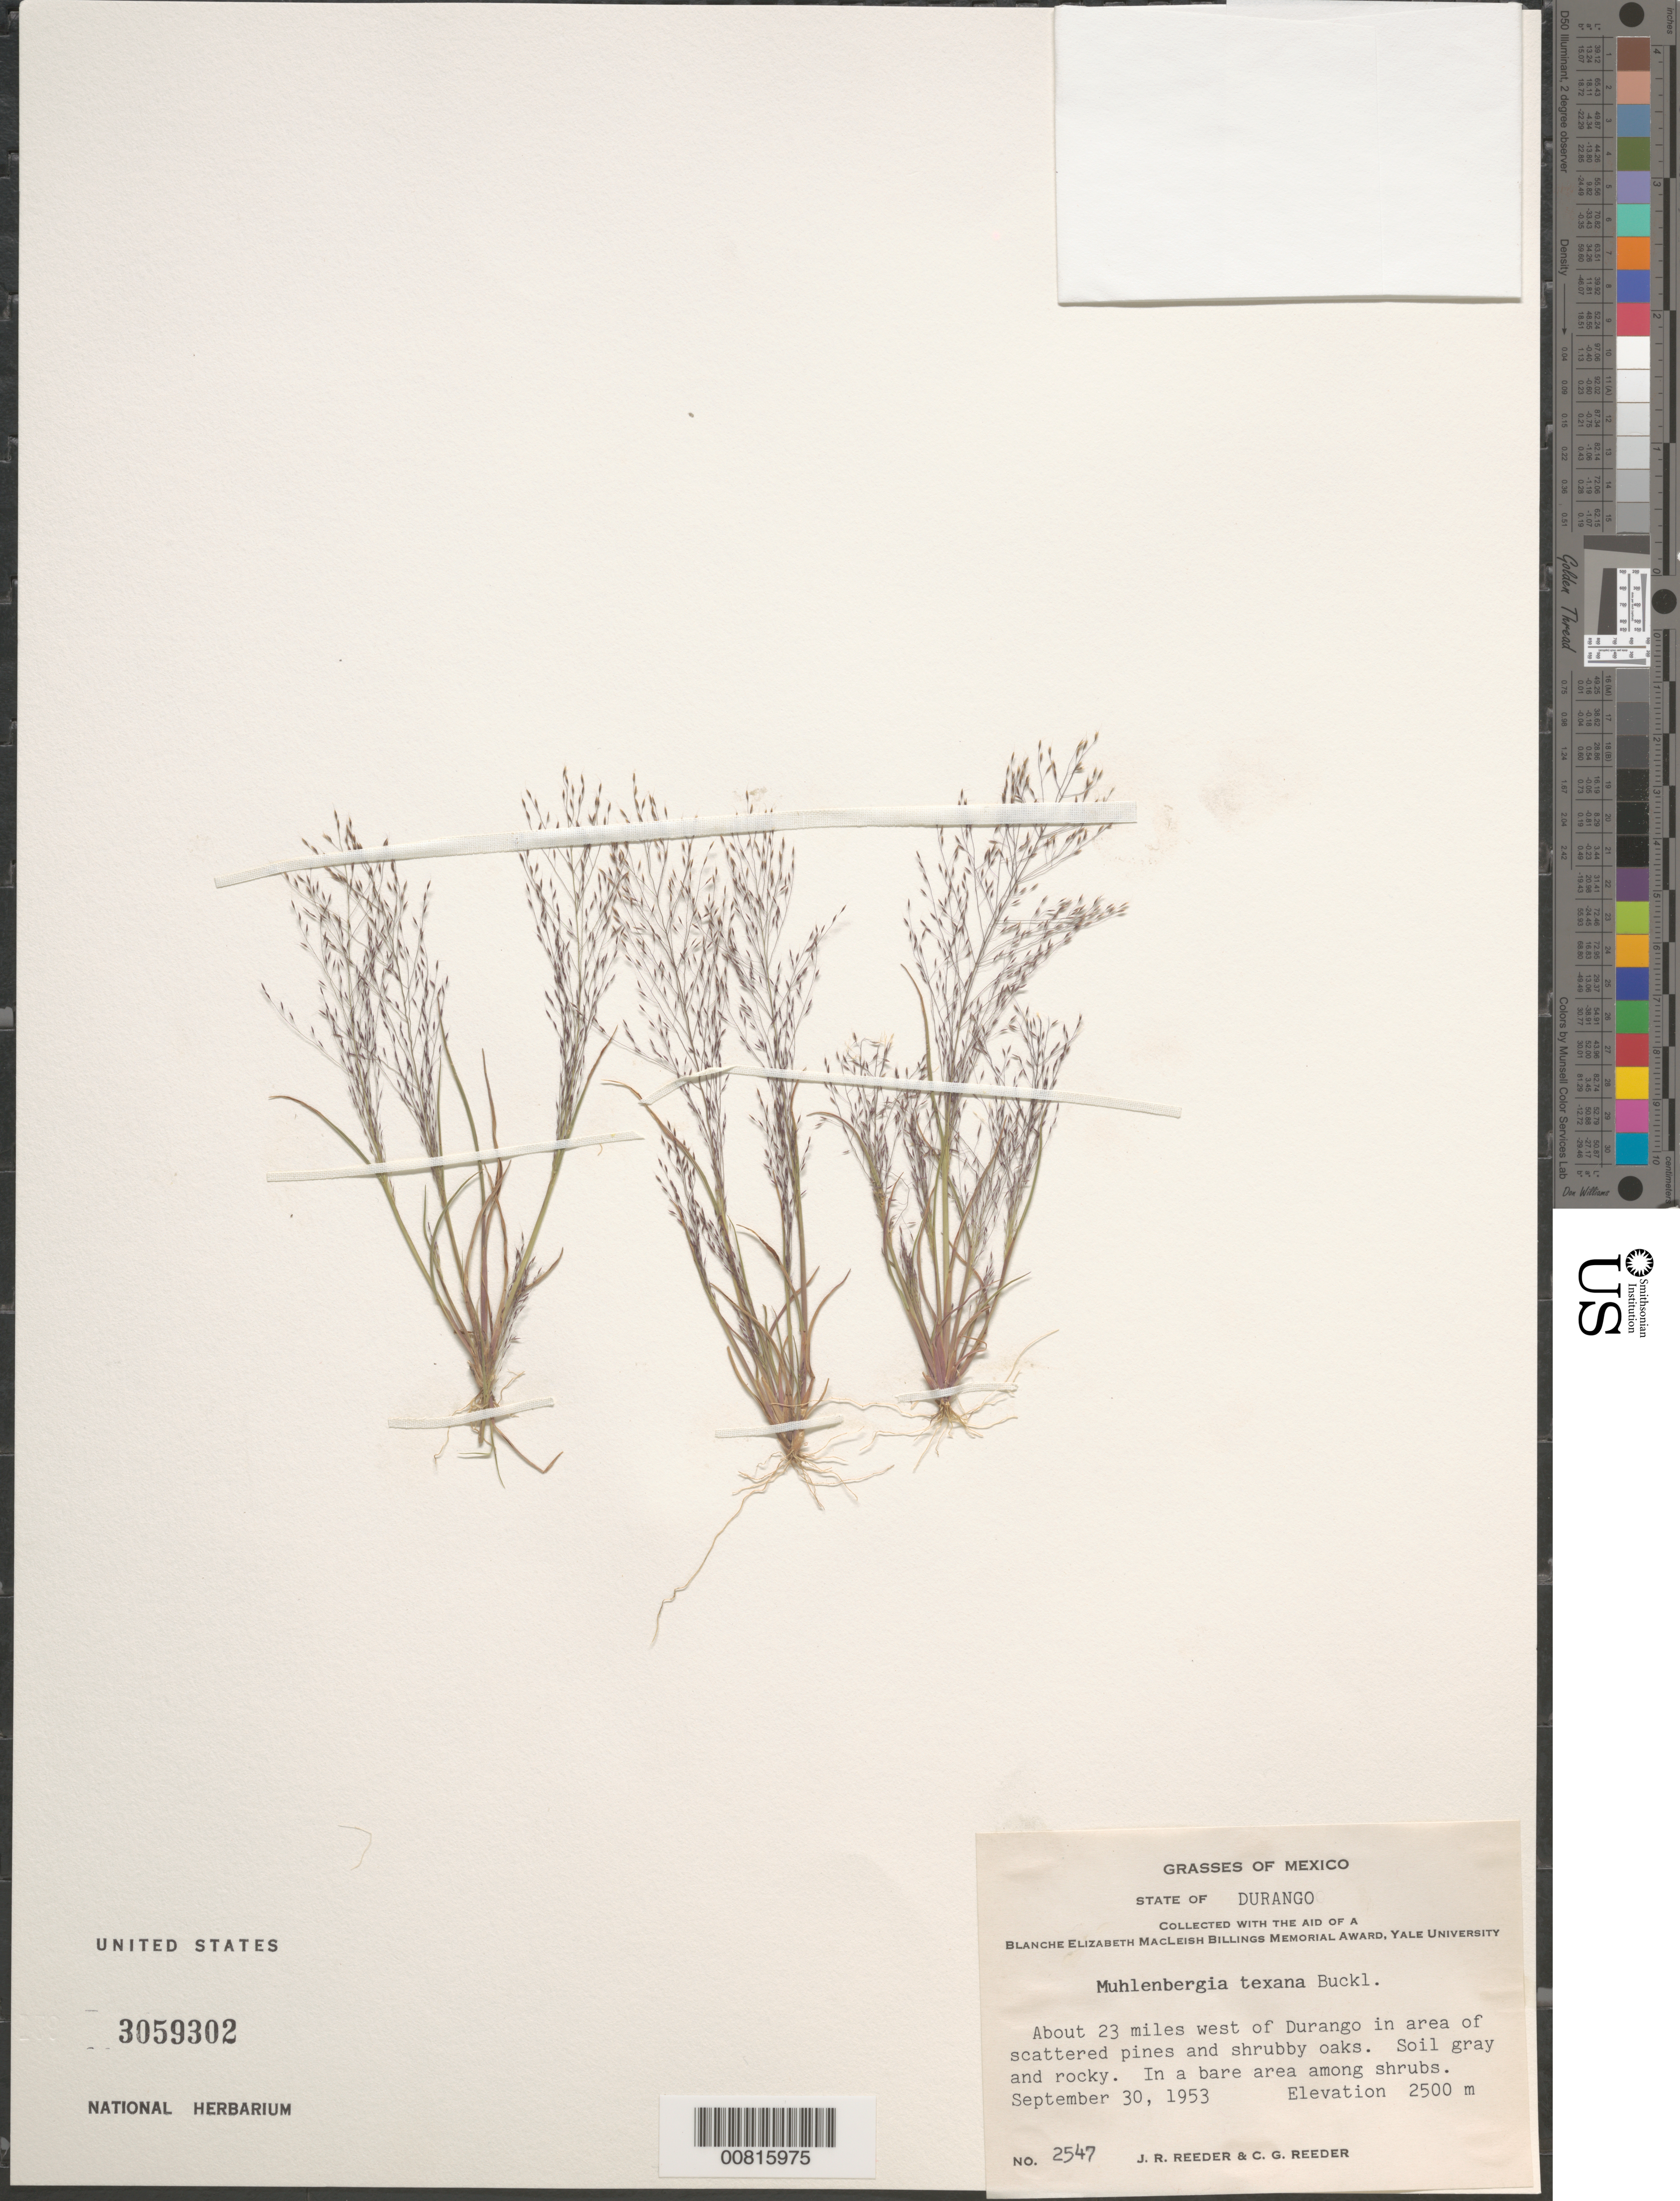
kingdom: Plantae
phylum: Tracheophyta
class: Liliopsida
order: Poales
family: Poaceae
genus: Muhlenbergia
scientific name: Muhlenbergia texana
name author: Buckley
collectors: J. R. Reeder & C. G. Reeder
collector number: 2547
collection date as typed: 30 Sep 1953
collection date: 1953-09-30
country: Mexico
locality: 23 mi W of Durango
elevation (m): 2500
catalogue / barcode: US 3059302